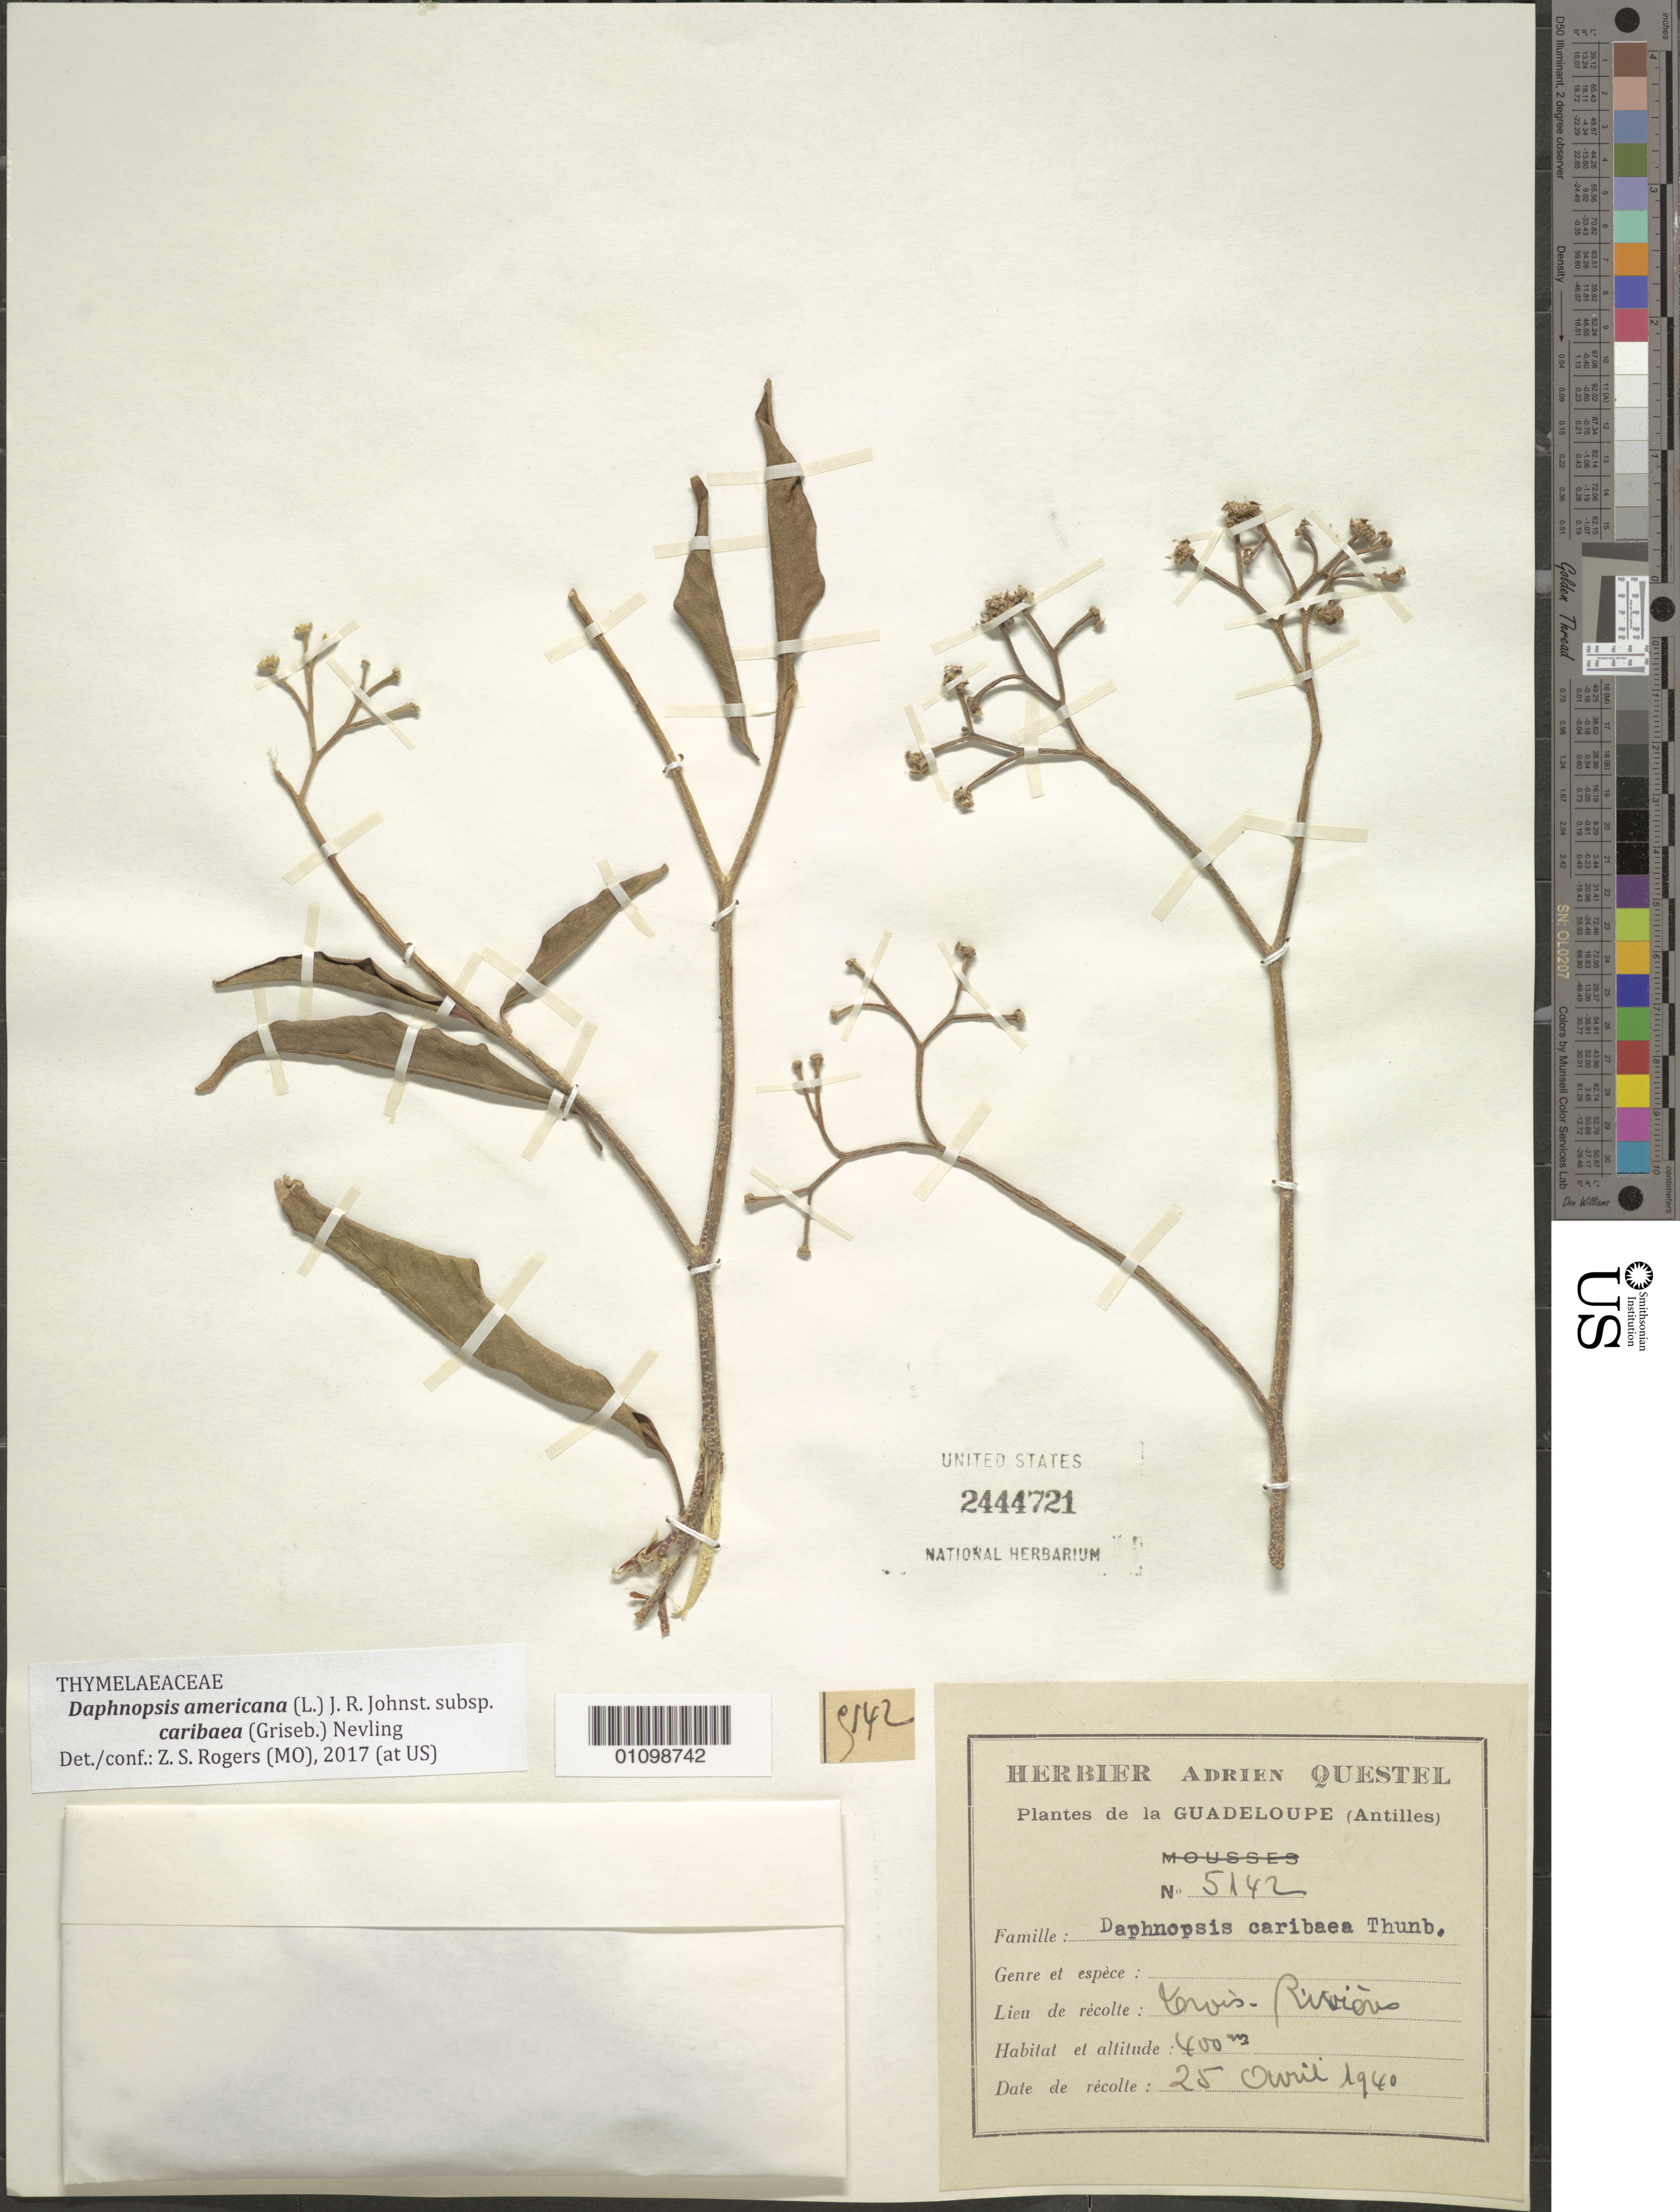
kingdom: Plantae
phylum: Tracheophyta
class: Magnoliopsida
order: Malvales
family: Thymelaeaceae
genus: Daphnopsis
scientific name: Daphnopsis americana subsp. caribaea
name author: (Griseb.) Nevling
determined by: Rogers, Z. S.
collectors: A. Questel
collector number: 5142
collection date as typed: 25 Apr 1940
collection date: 1940-04-25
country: Guadeloupe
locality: Troy Riviera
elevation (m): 400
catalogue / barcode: US 2444721